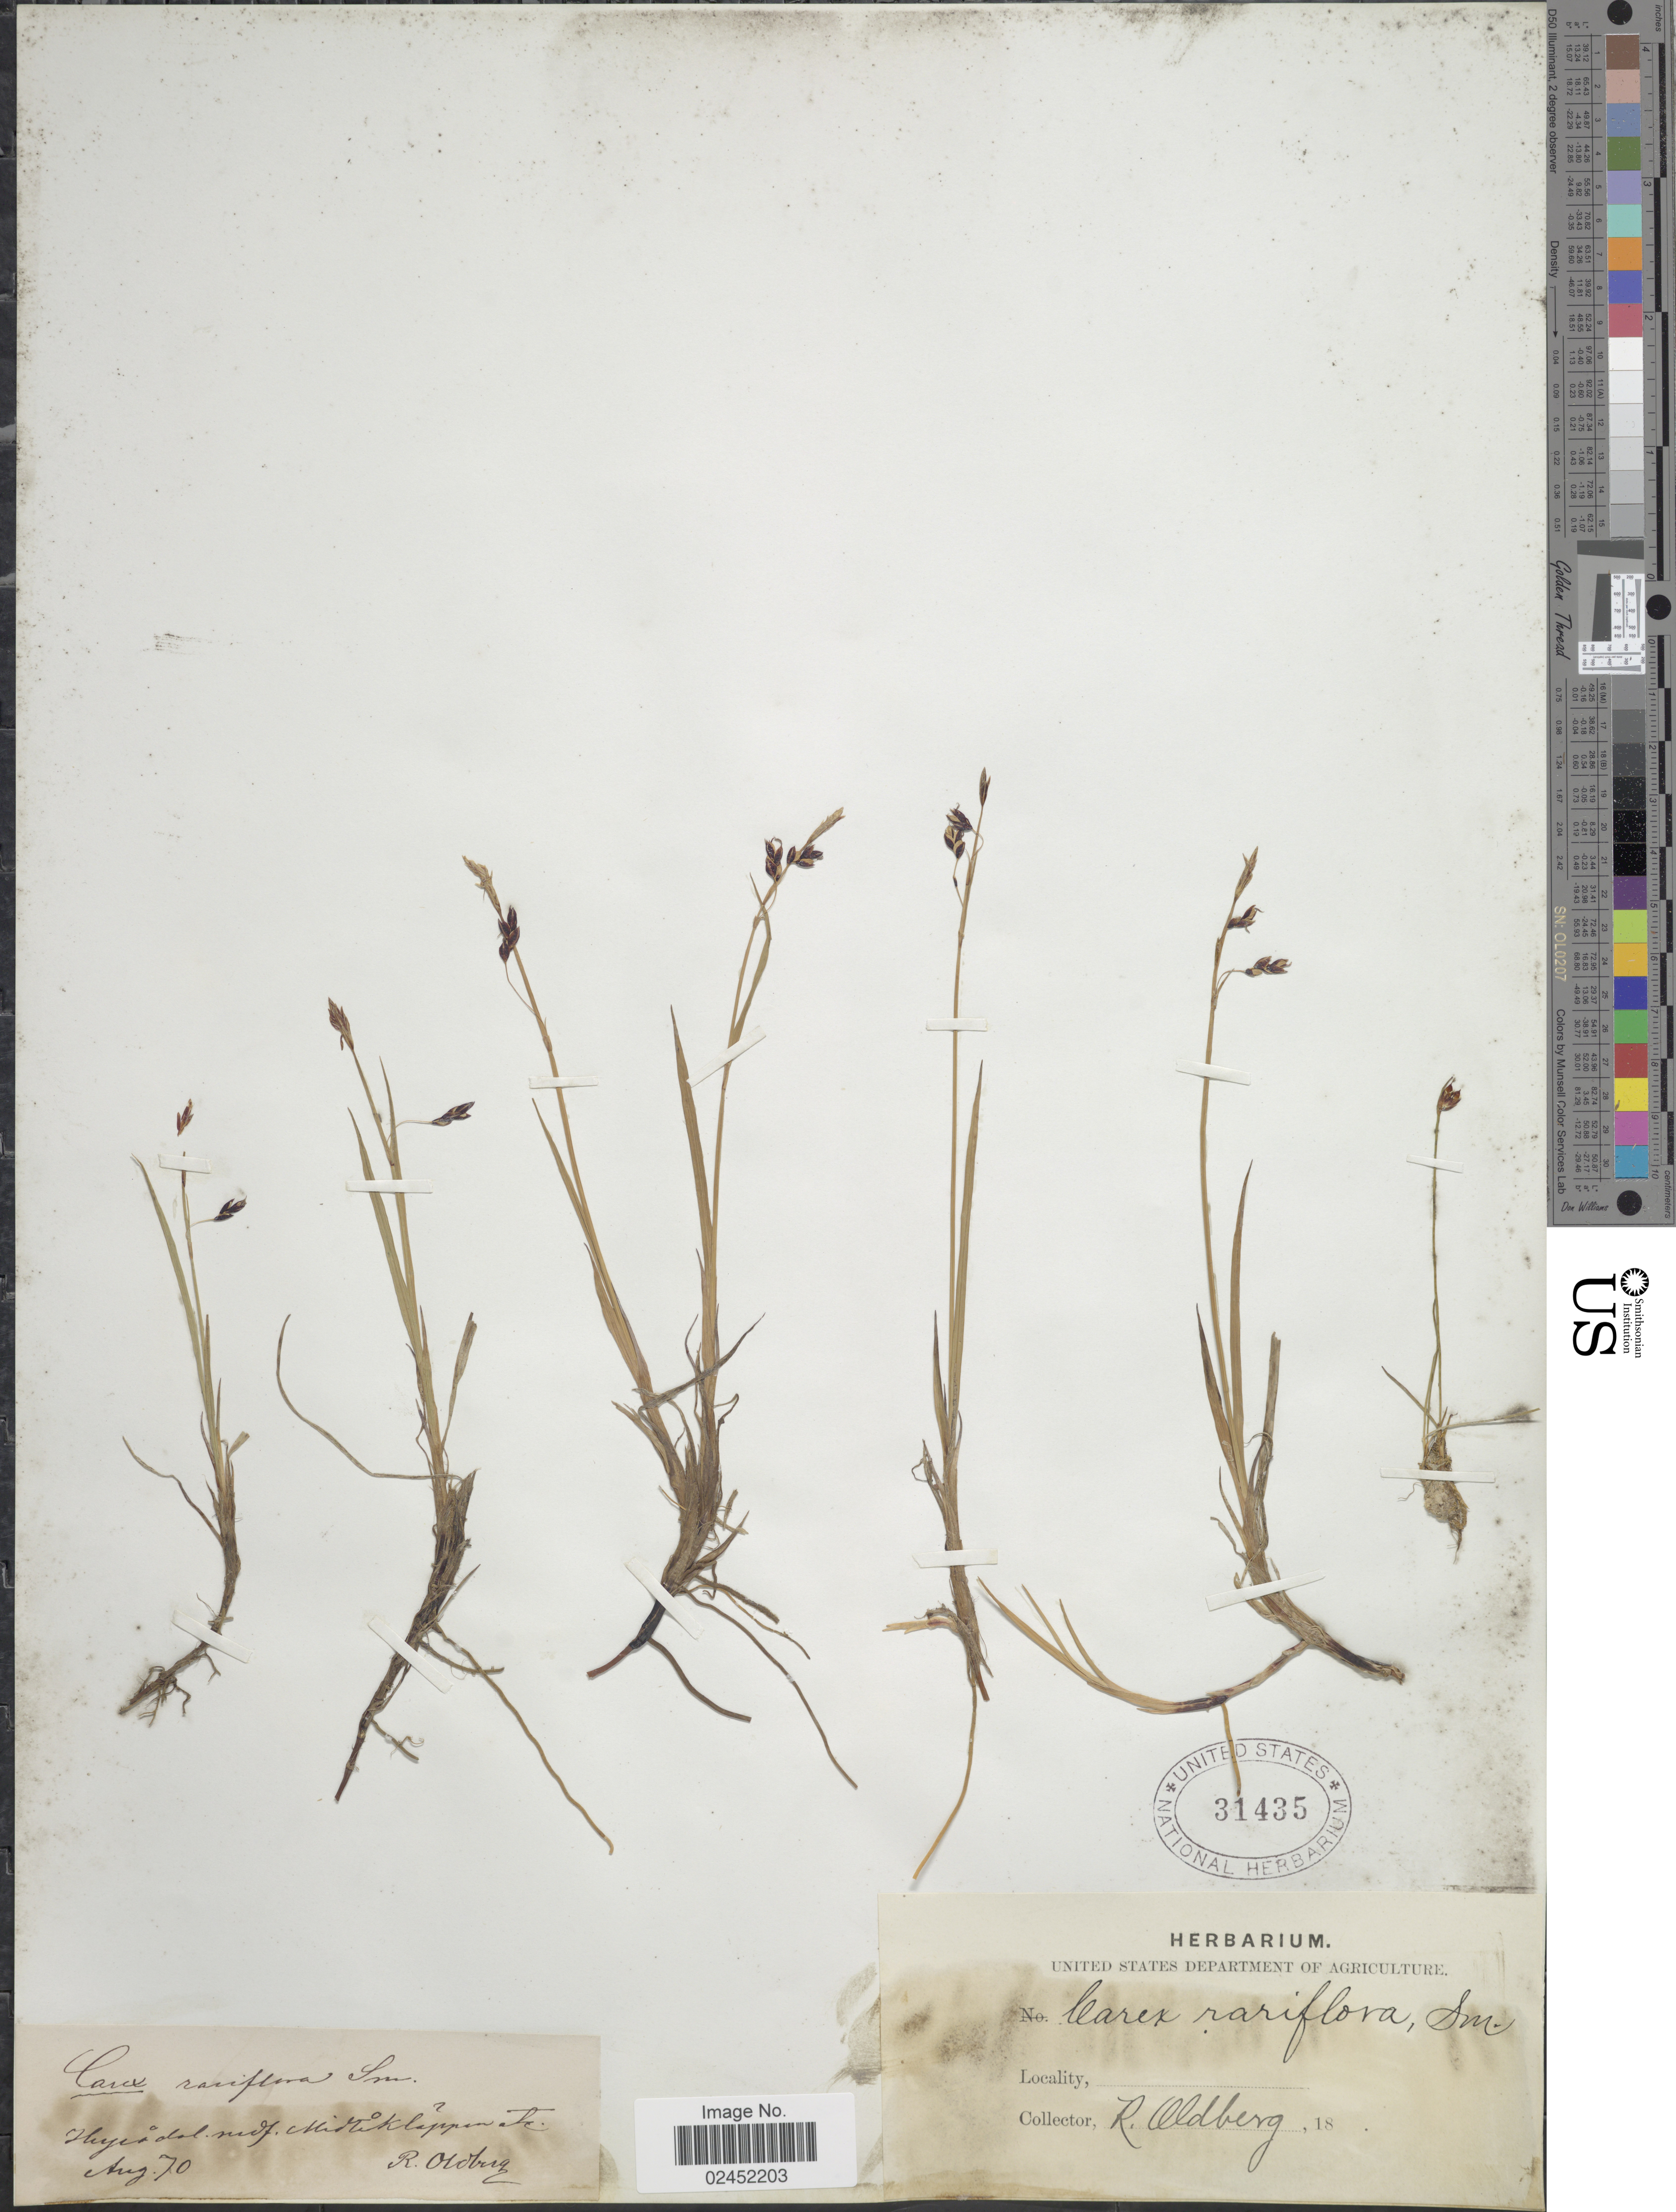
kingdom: Plantae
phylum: Tracheophyta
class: Liliopsida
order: Poales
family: Cyperaceae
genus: Carex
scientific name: Carex rariflora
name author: (Wahlenb.) Sm.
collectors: R. Oldberg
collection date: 1870-08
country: Sweden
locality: Hersjsdal. ndf. Middliklapp[illegible text] [illegible text].[interpreted]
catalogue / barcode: US 31435